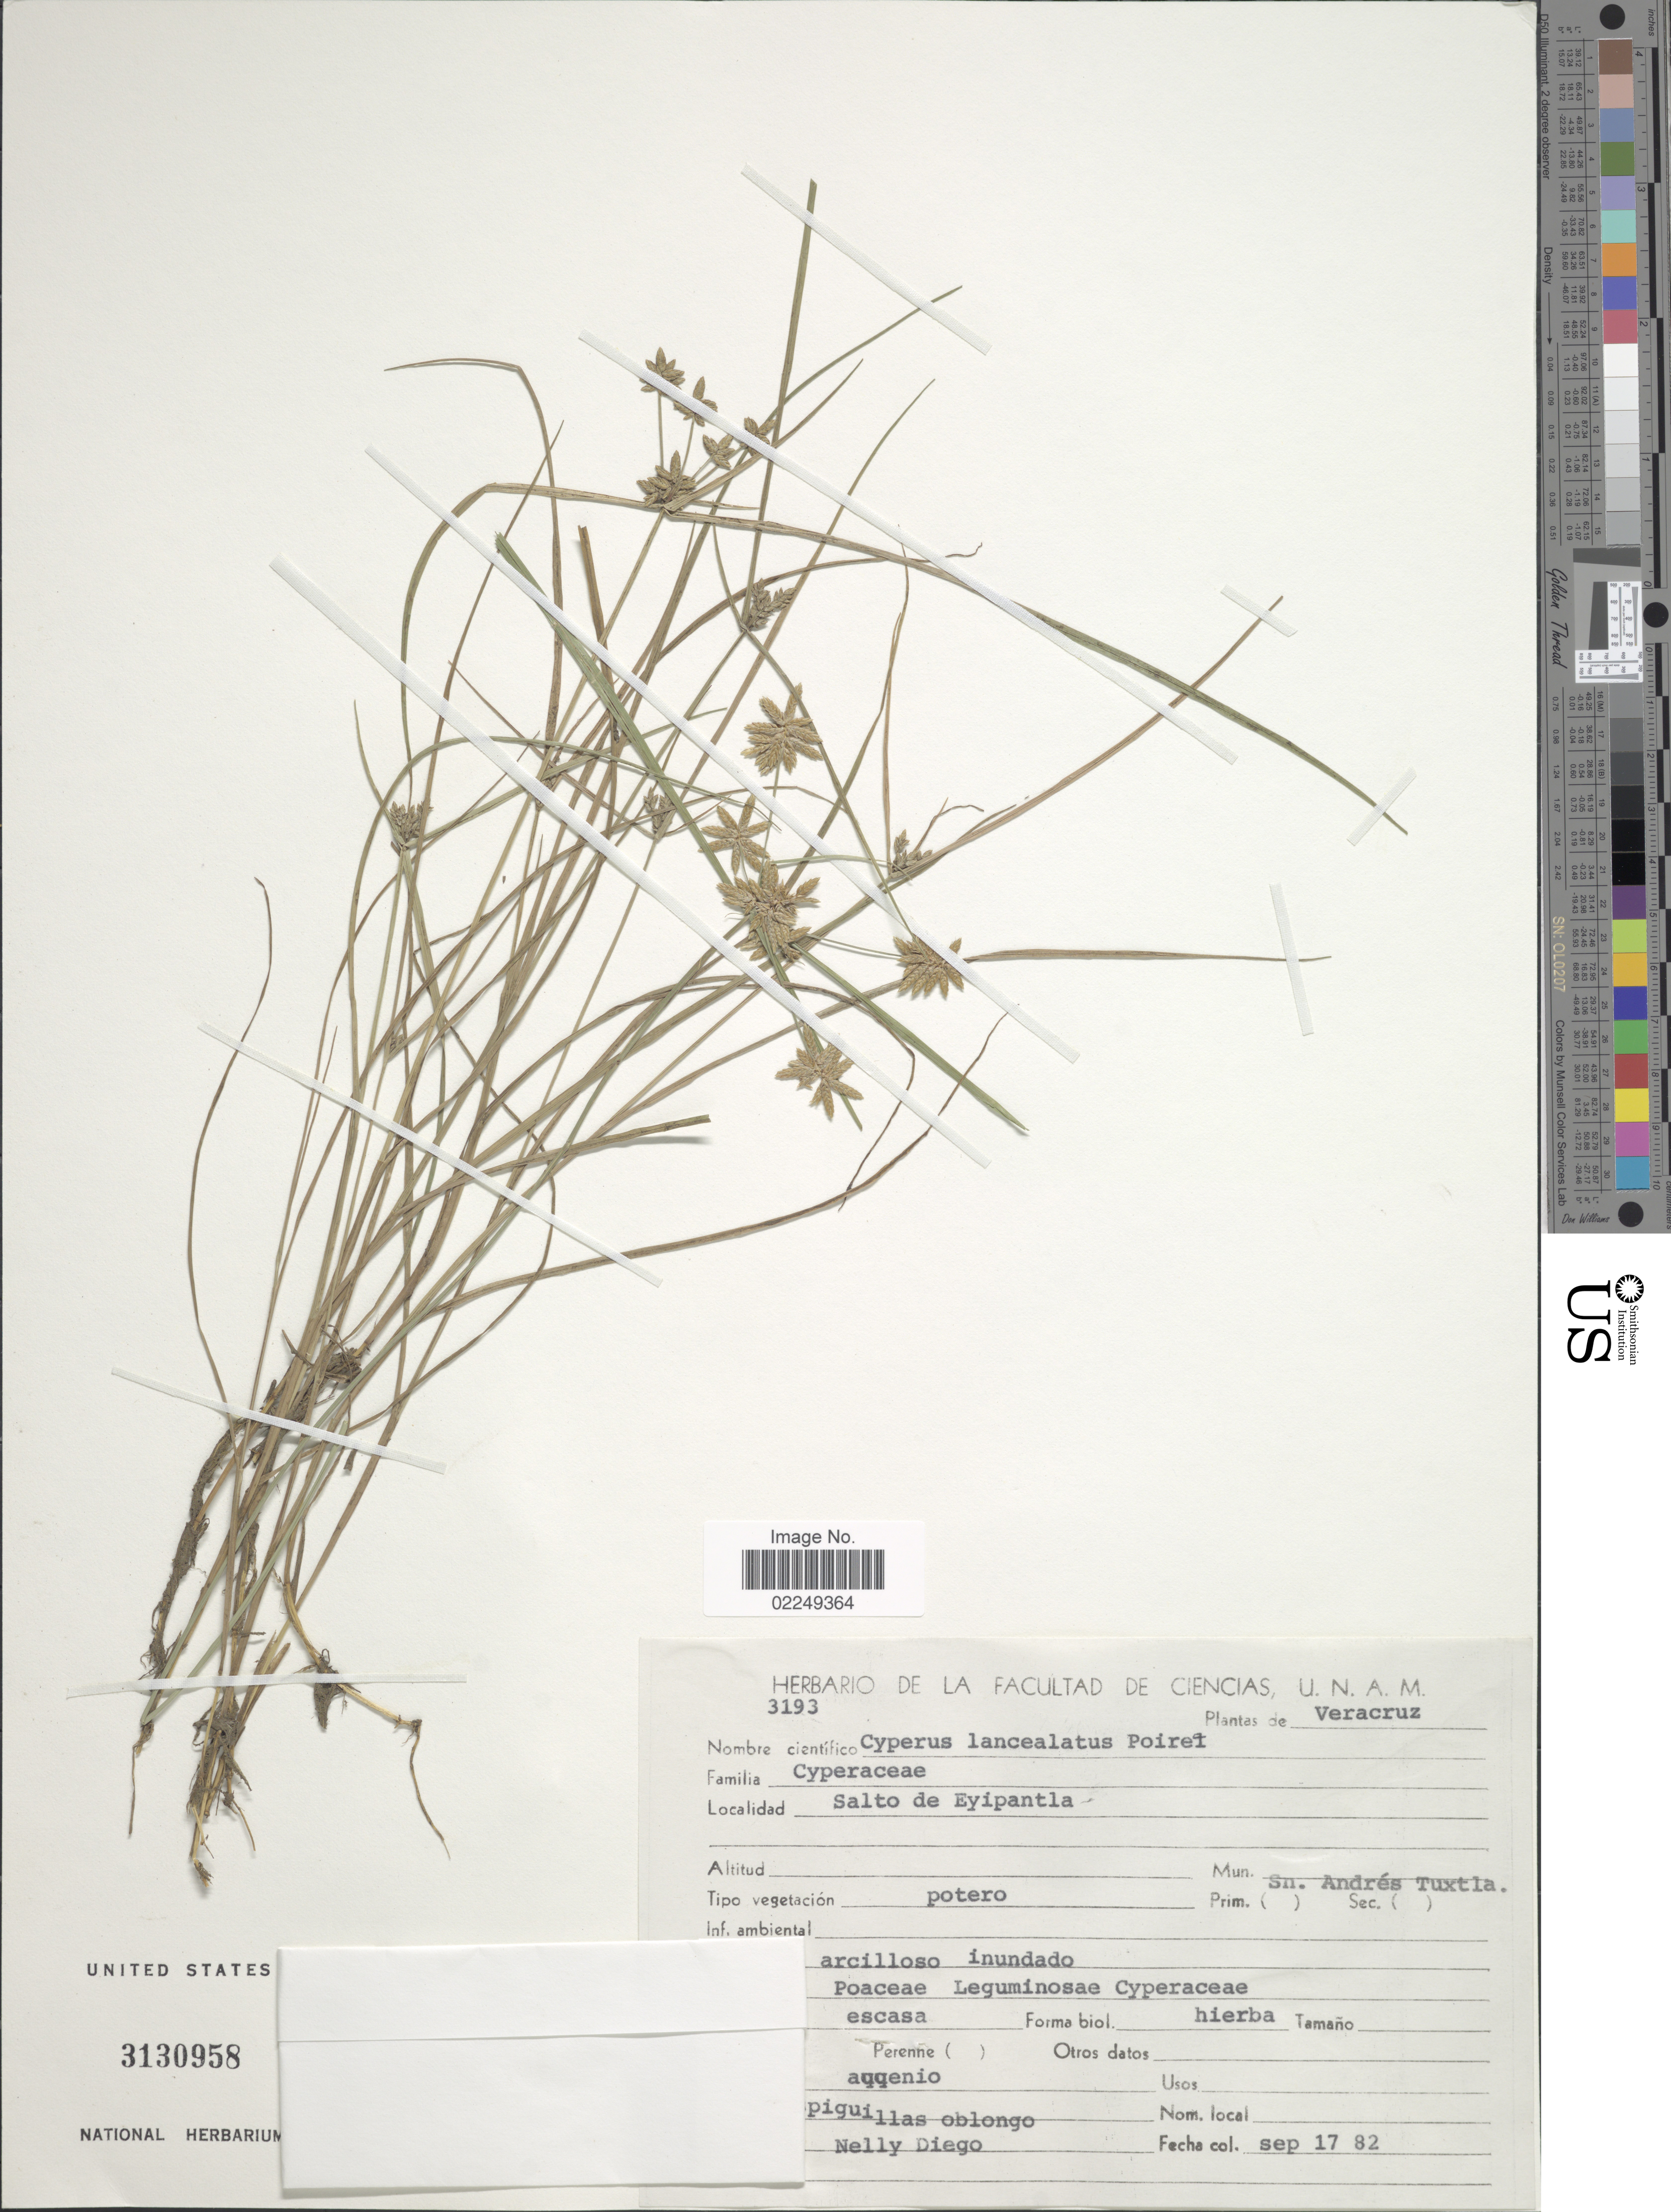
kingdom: Plantae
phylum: Tracheophyta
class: Liliopsida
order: Poales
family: Cyperaceae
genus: Cyperus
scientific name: Cyperus lanceolatus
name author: Poir.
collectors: N. Diego Pérez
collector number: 3193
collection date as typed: Transcribed d/m/y: 17/9/82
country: Mexico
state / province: Veracruz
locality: Salto de Eyipantla, Sn. Andres Tuxtla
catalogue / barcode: US 3130958